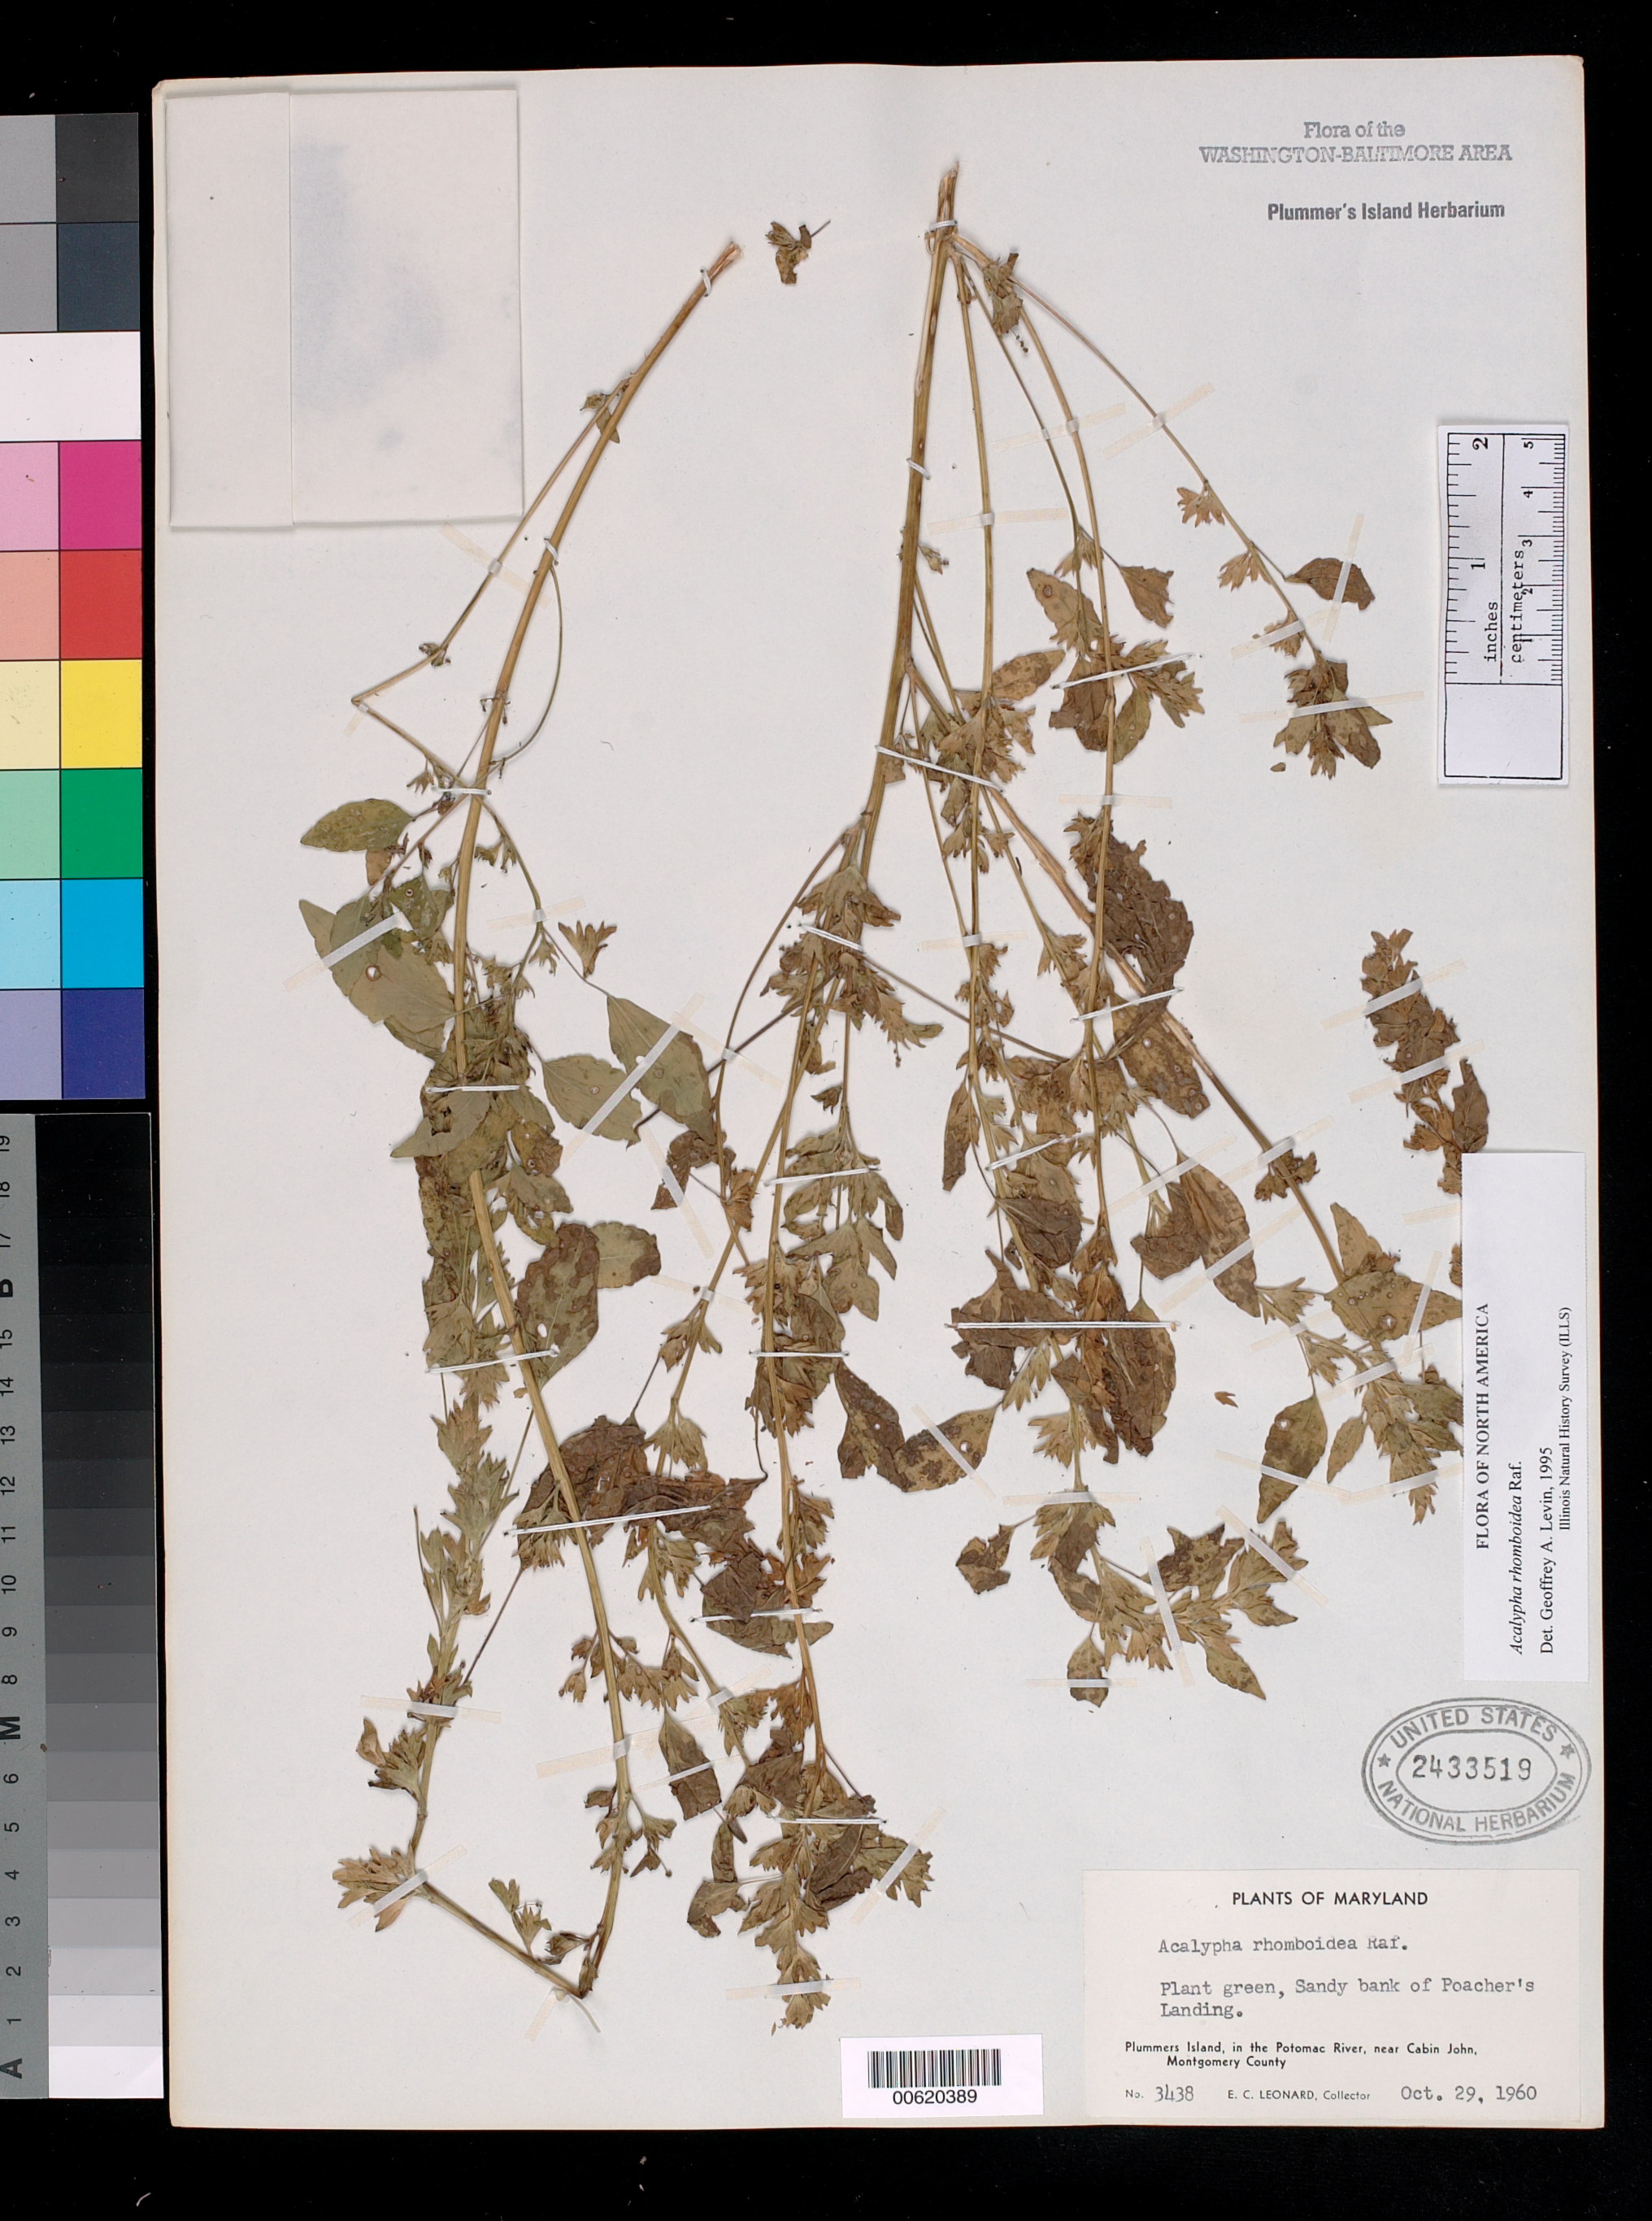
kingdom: Plantae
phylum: Tracheophyta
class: Magnoliopsida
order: Malpighiales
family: Euphorbiaceae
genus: Acalypha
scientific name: Acalypha rhomboidea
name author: Raf.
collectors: E. C. Leonard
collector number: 3438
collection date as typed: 29 Oct 1960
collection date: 1960-10-29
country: United States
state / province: Maryland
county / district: Montgomery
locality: sandy bank of Poachers Landing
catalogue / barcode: US 2433519